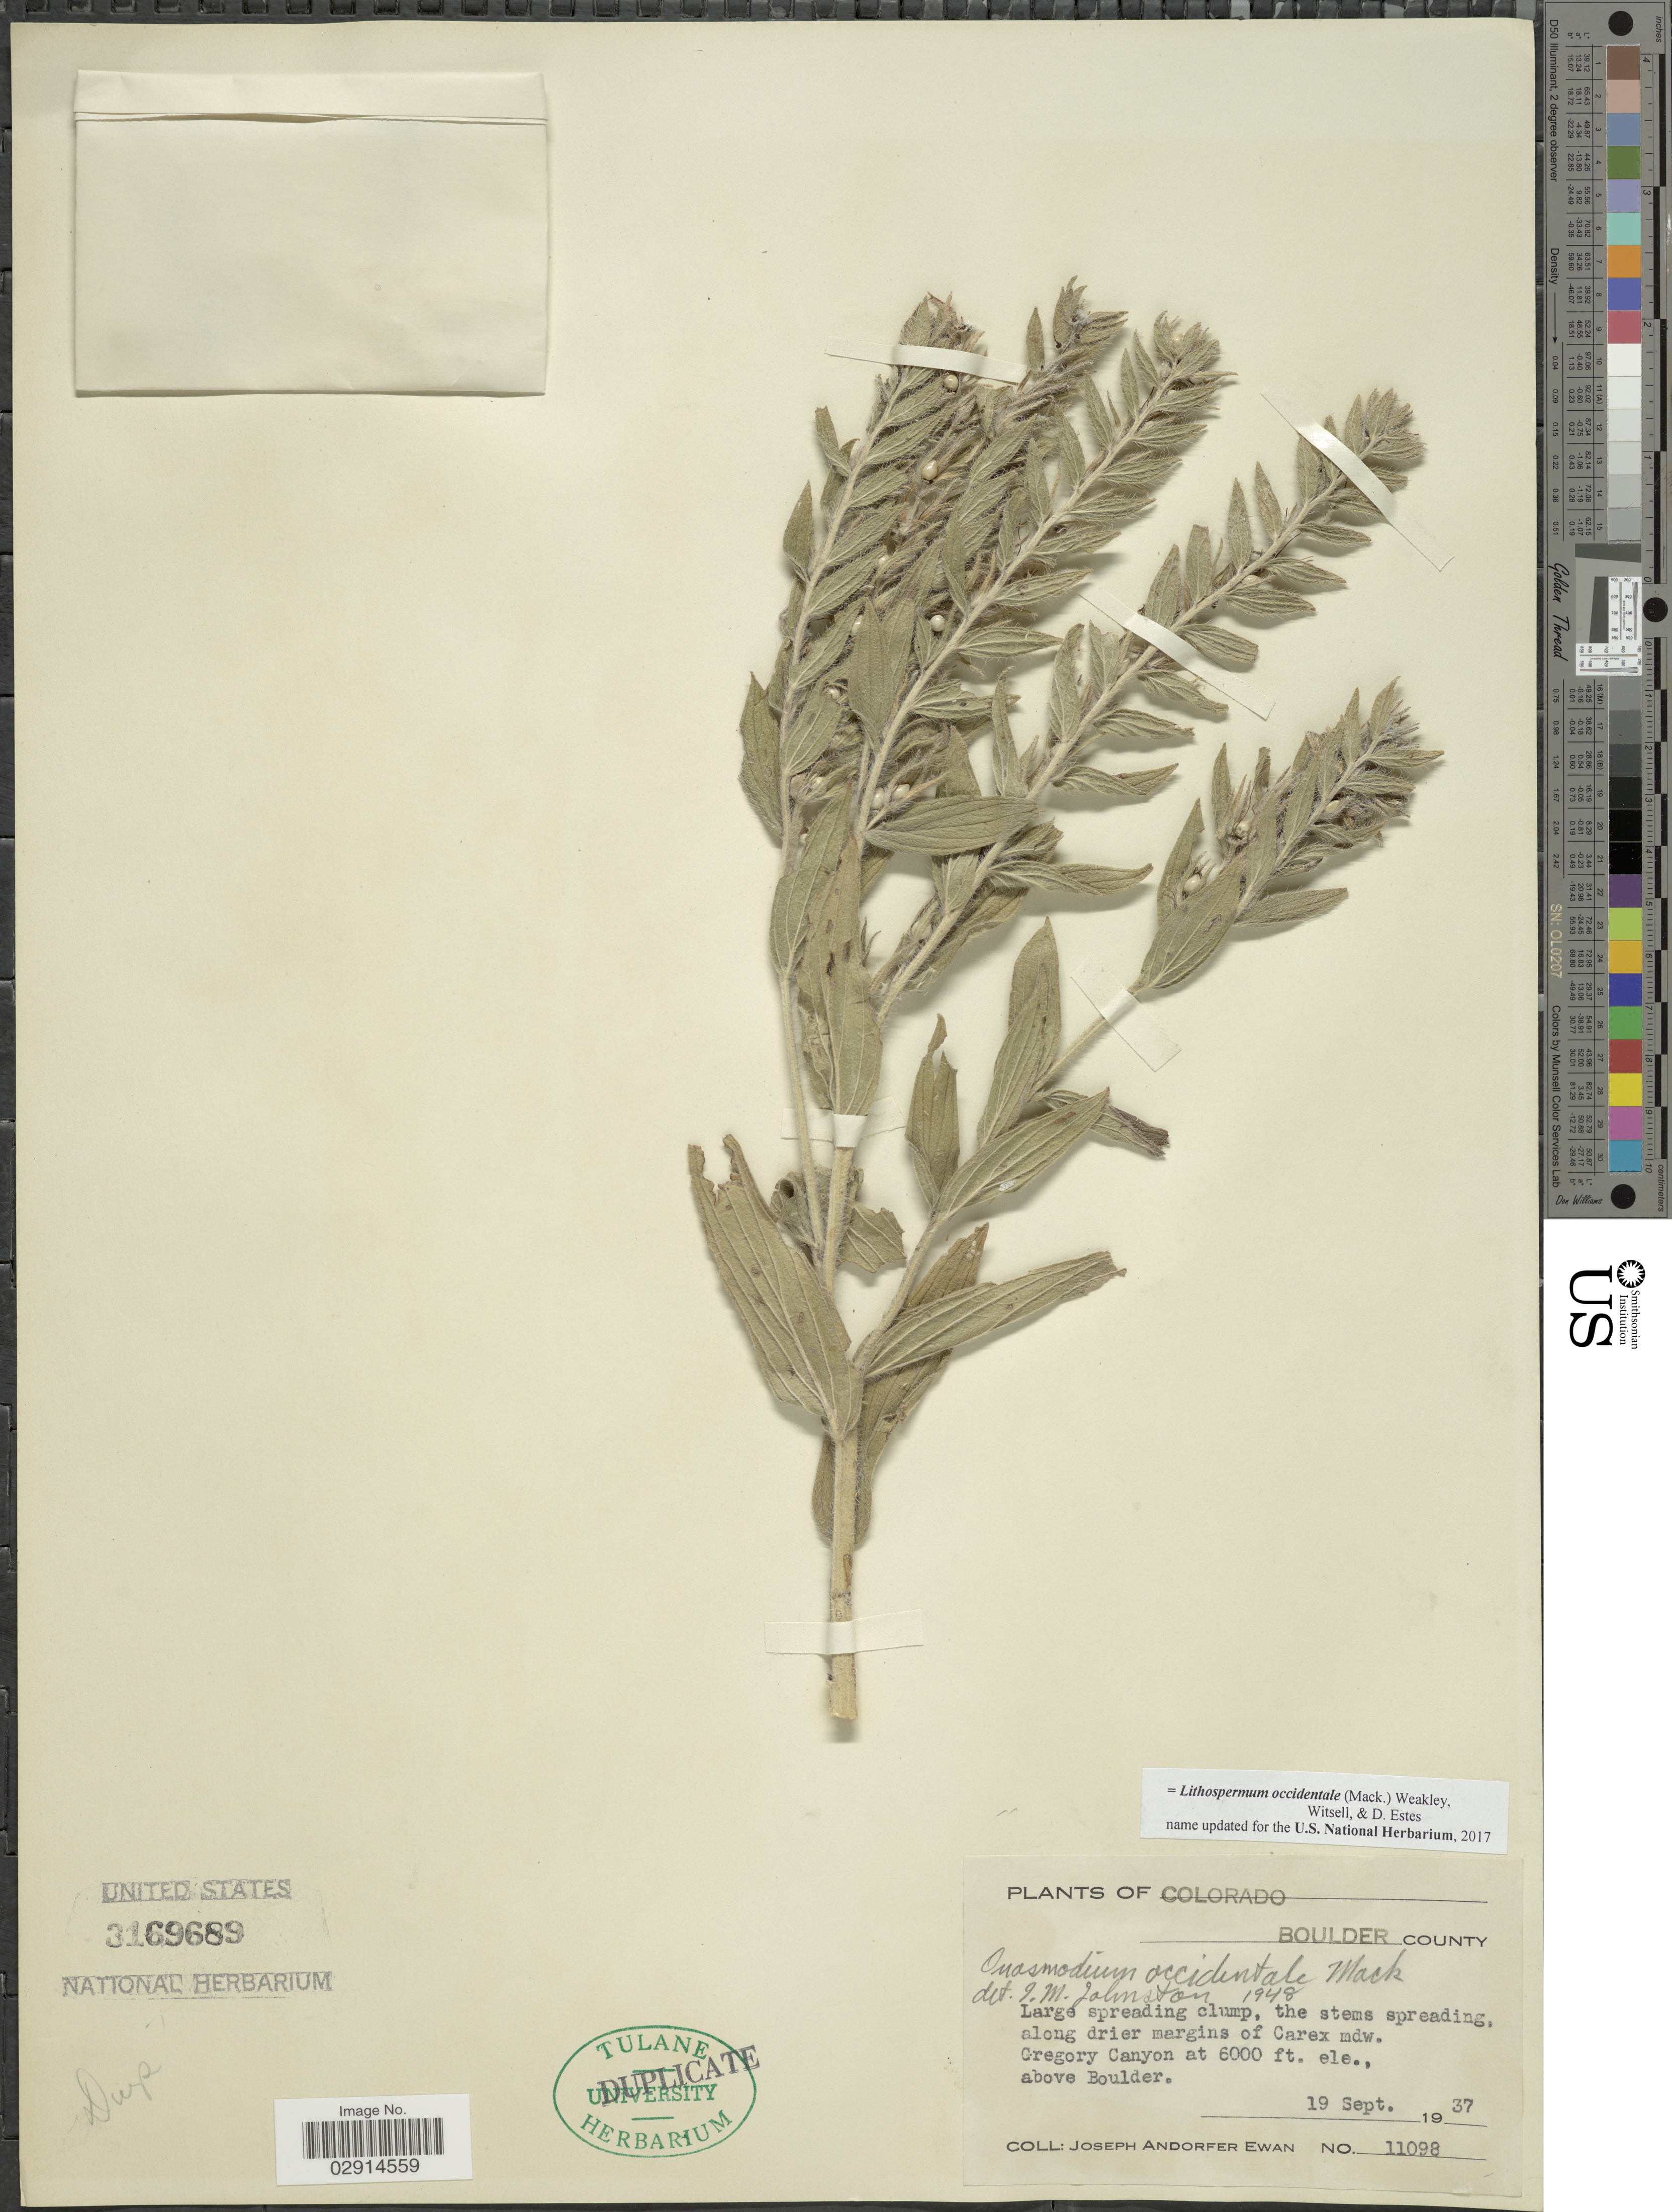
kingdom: Plantae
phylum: Tracheophyta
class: Magnoliopsida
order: Boraginales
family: Boraginaceae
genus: Lithospermum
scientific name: Lithospermum occidentale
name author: (Mack.) Weakley et al.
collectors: J. A. Ewan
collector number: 11098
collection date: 1937-09-19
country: United States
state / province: Colorado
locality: Boulder County. Along drier margins of Carex mdw. Gregory Canyon. Above Boulder.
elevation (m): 1829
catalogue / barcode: US 3169689